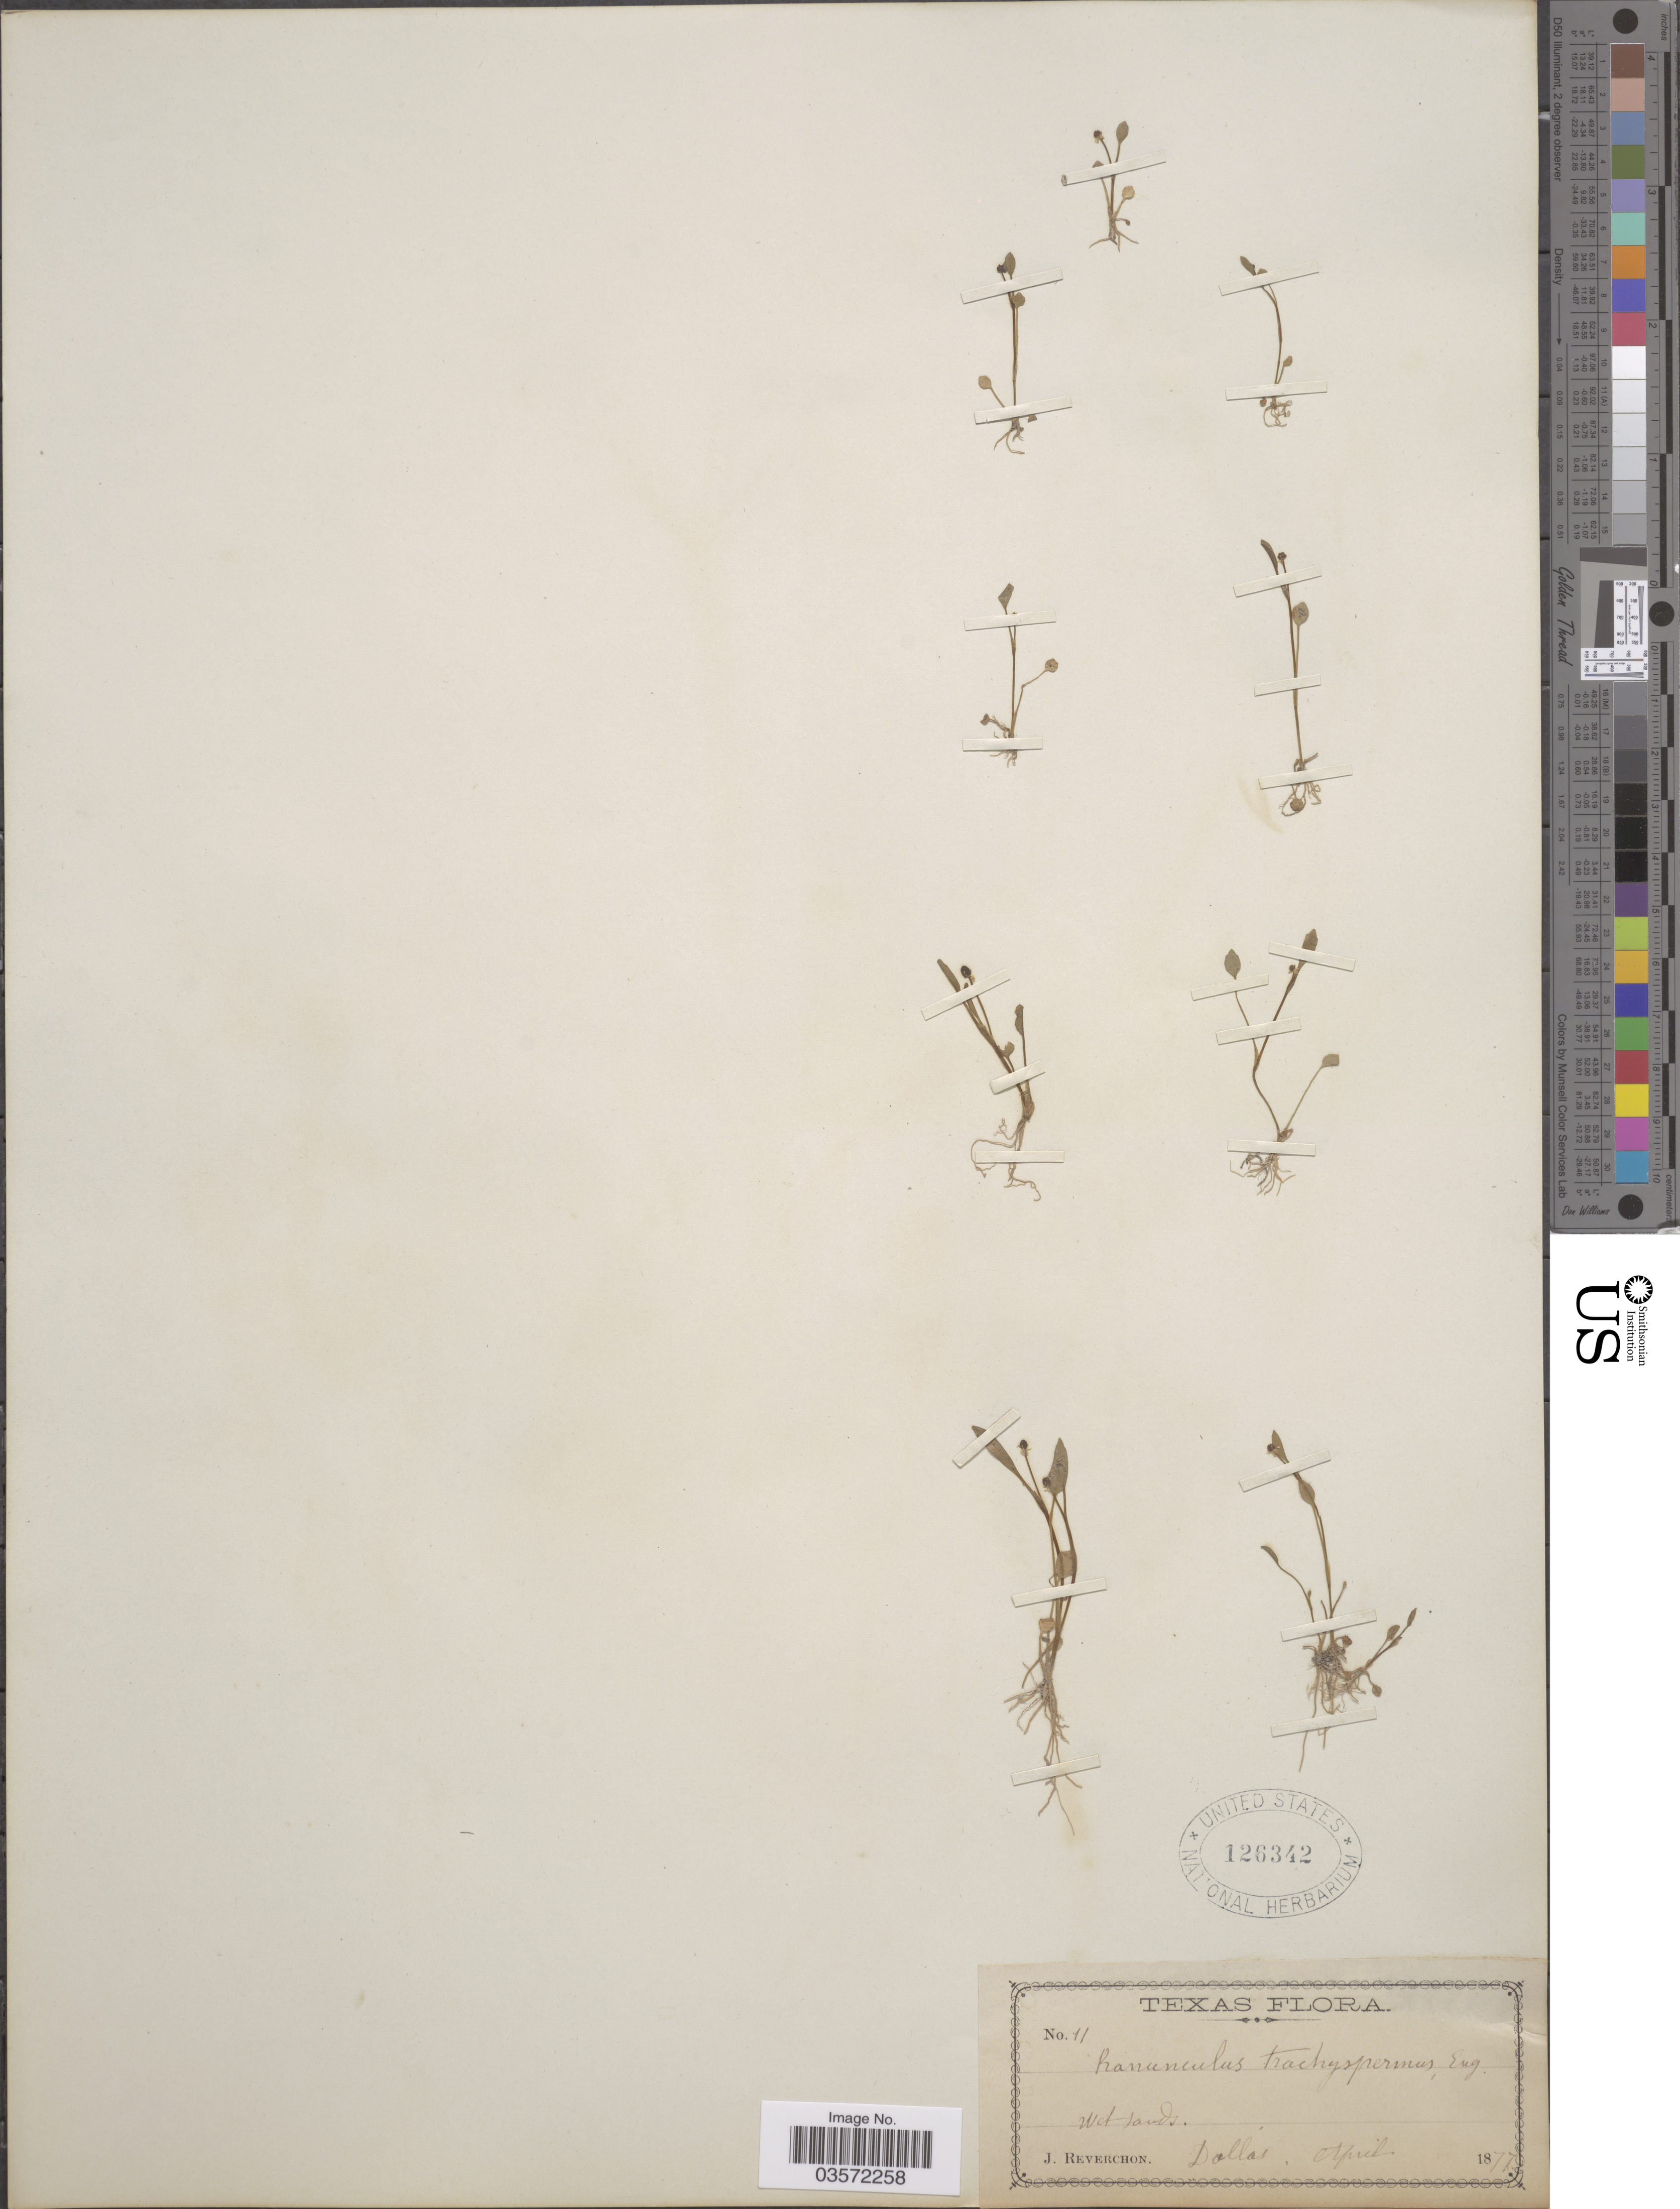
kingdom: Plantae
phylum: Tracheophyta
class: Magnoliopsida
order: Ranunculales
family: Ranunculaceae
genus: Ranunculus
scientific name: Ranunculus trachyspermus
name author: Engelm.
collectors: J. Reverchon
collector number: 11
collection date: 1877-04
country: United States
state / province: Texas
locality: Dallas.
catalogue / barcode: US 126342